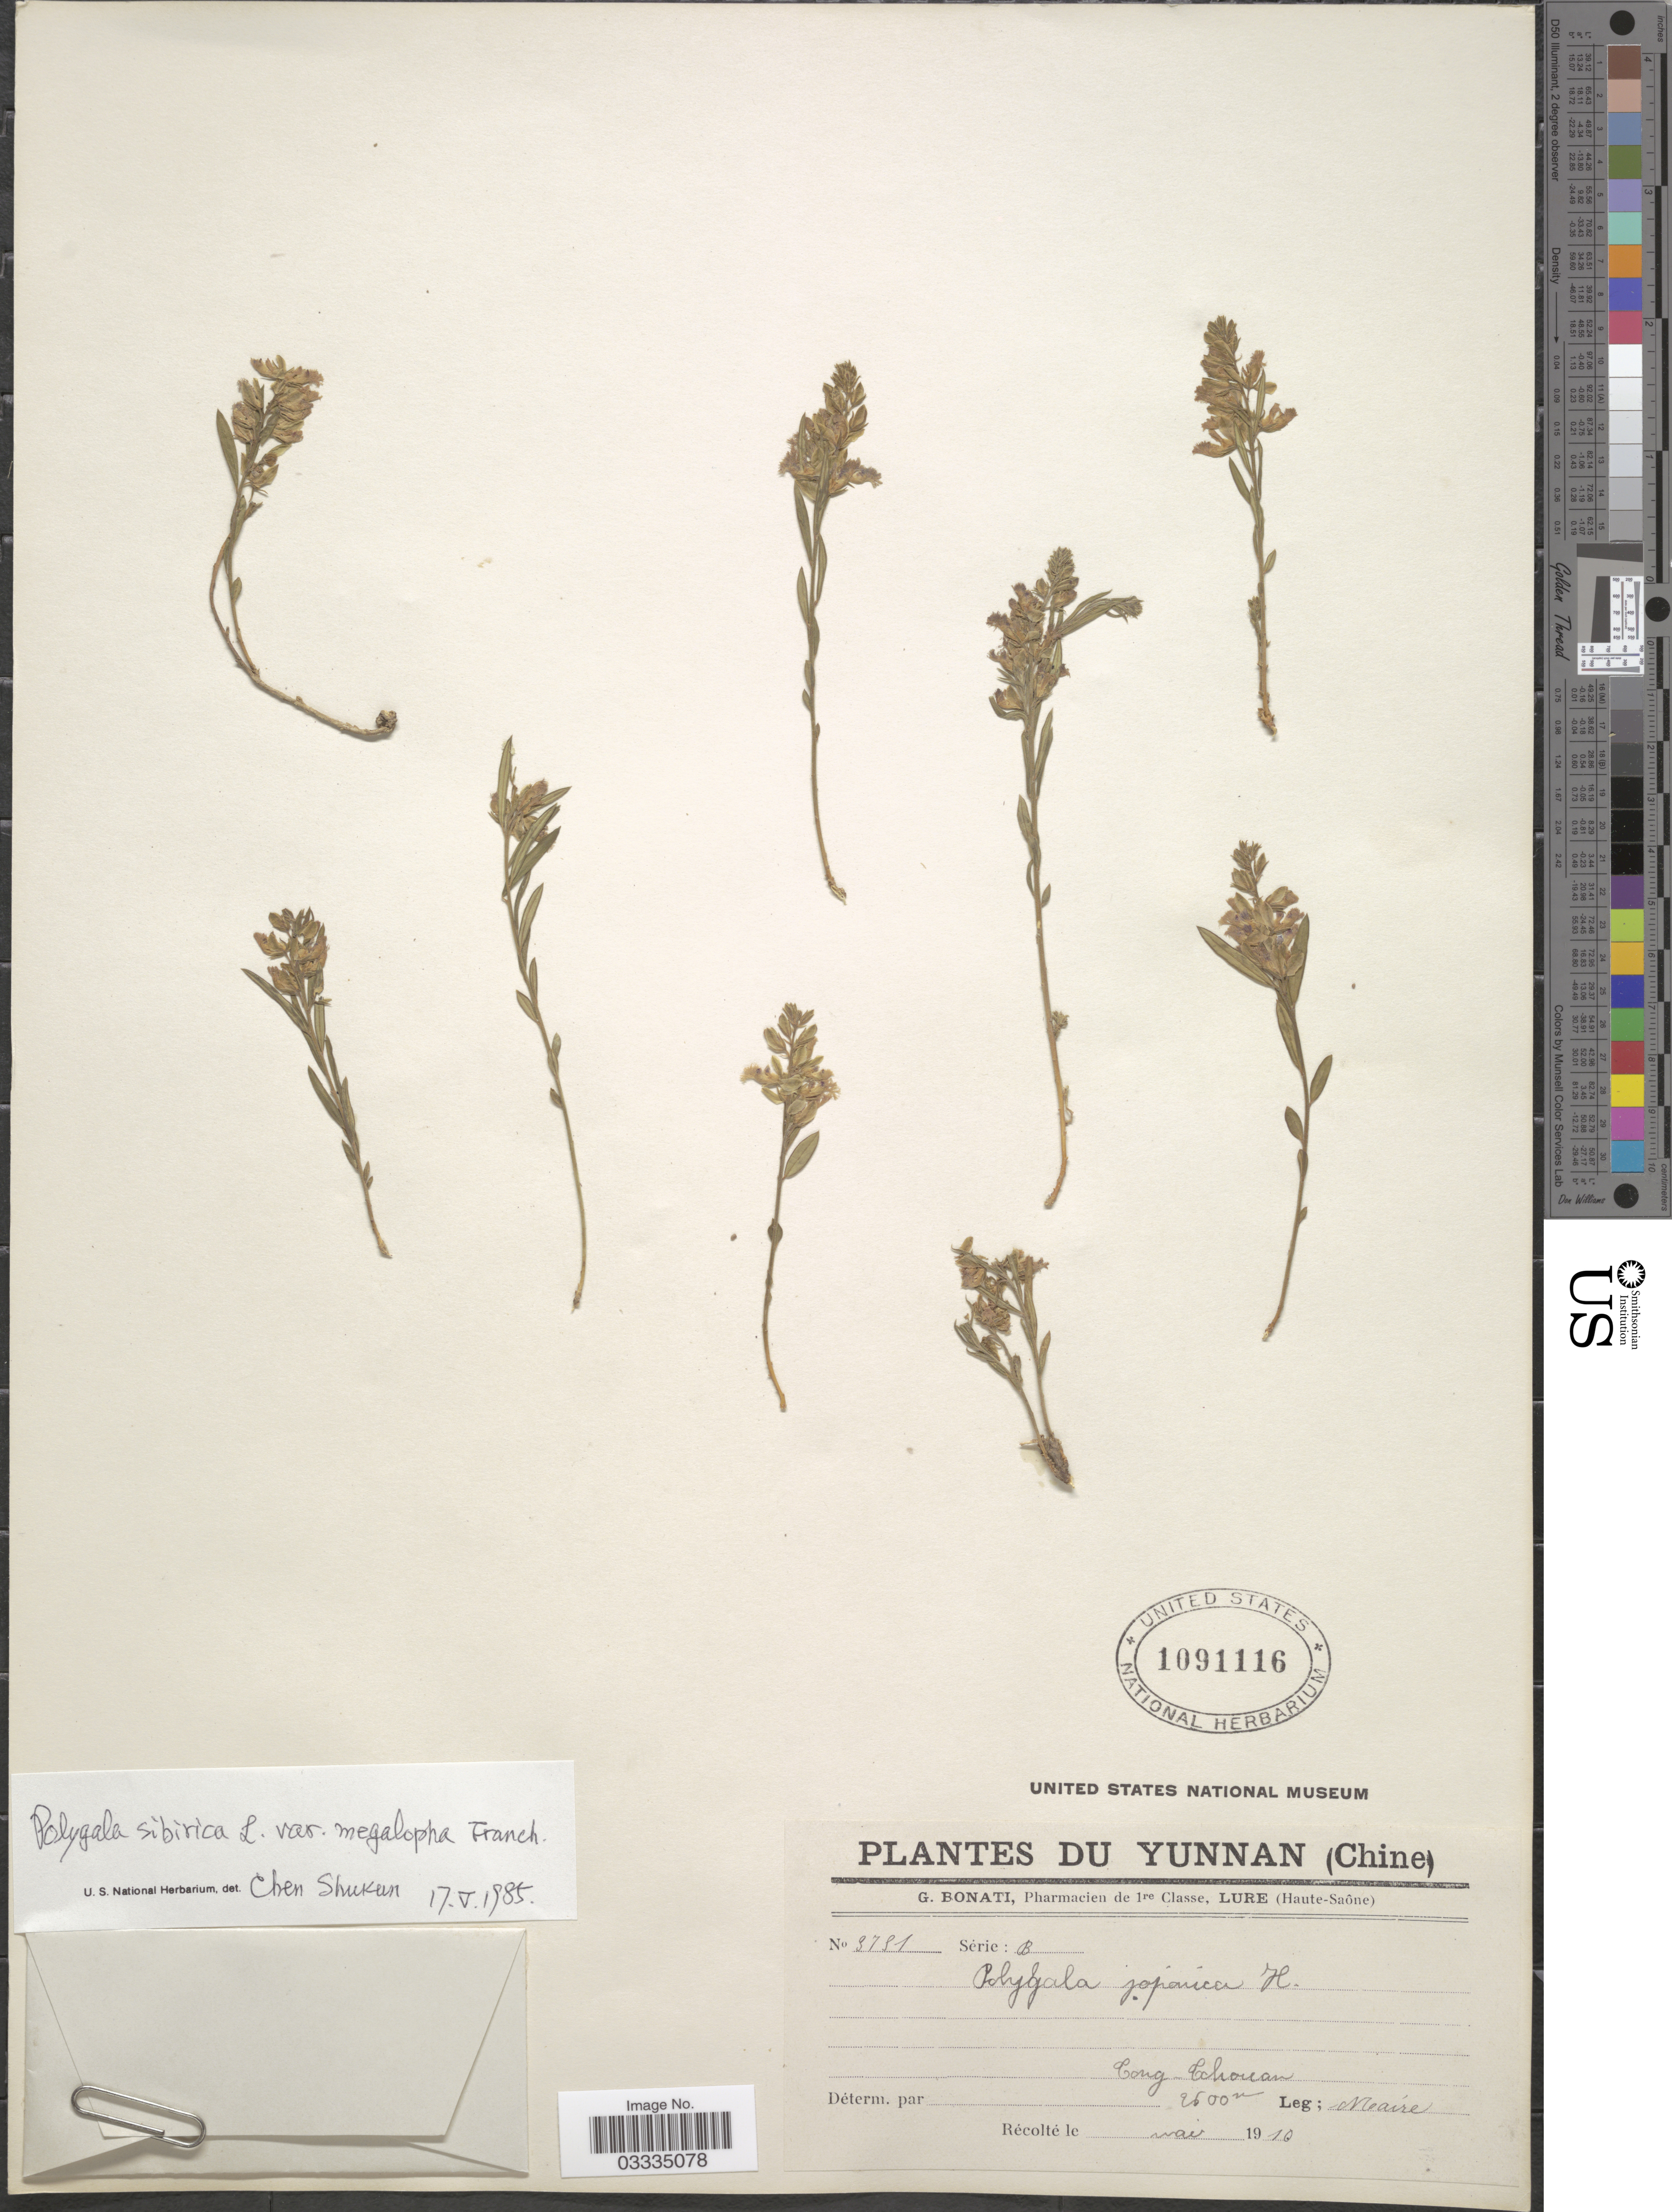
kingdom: Plantae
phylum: Tracheophyta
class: Magnoliopsida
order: Fabales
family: Polygalaceae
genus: Polygala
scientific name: Polygala japonica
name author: Houtt.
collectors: Maire, --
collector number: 3781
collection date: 1910-05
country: China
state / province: Yunnan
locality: Tong-Thouan.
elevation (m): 2600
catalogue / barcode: US 1091116